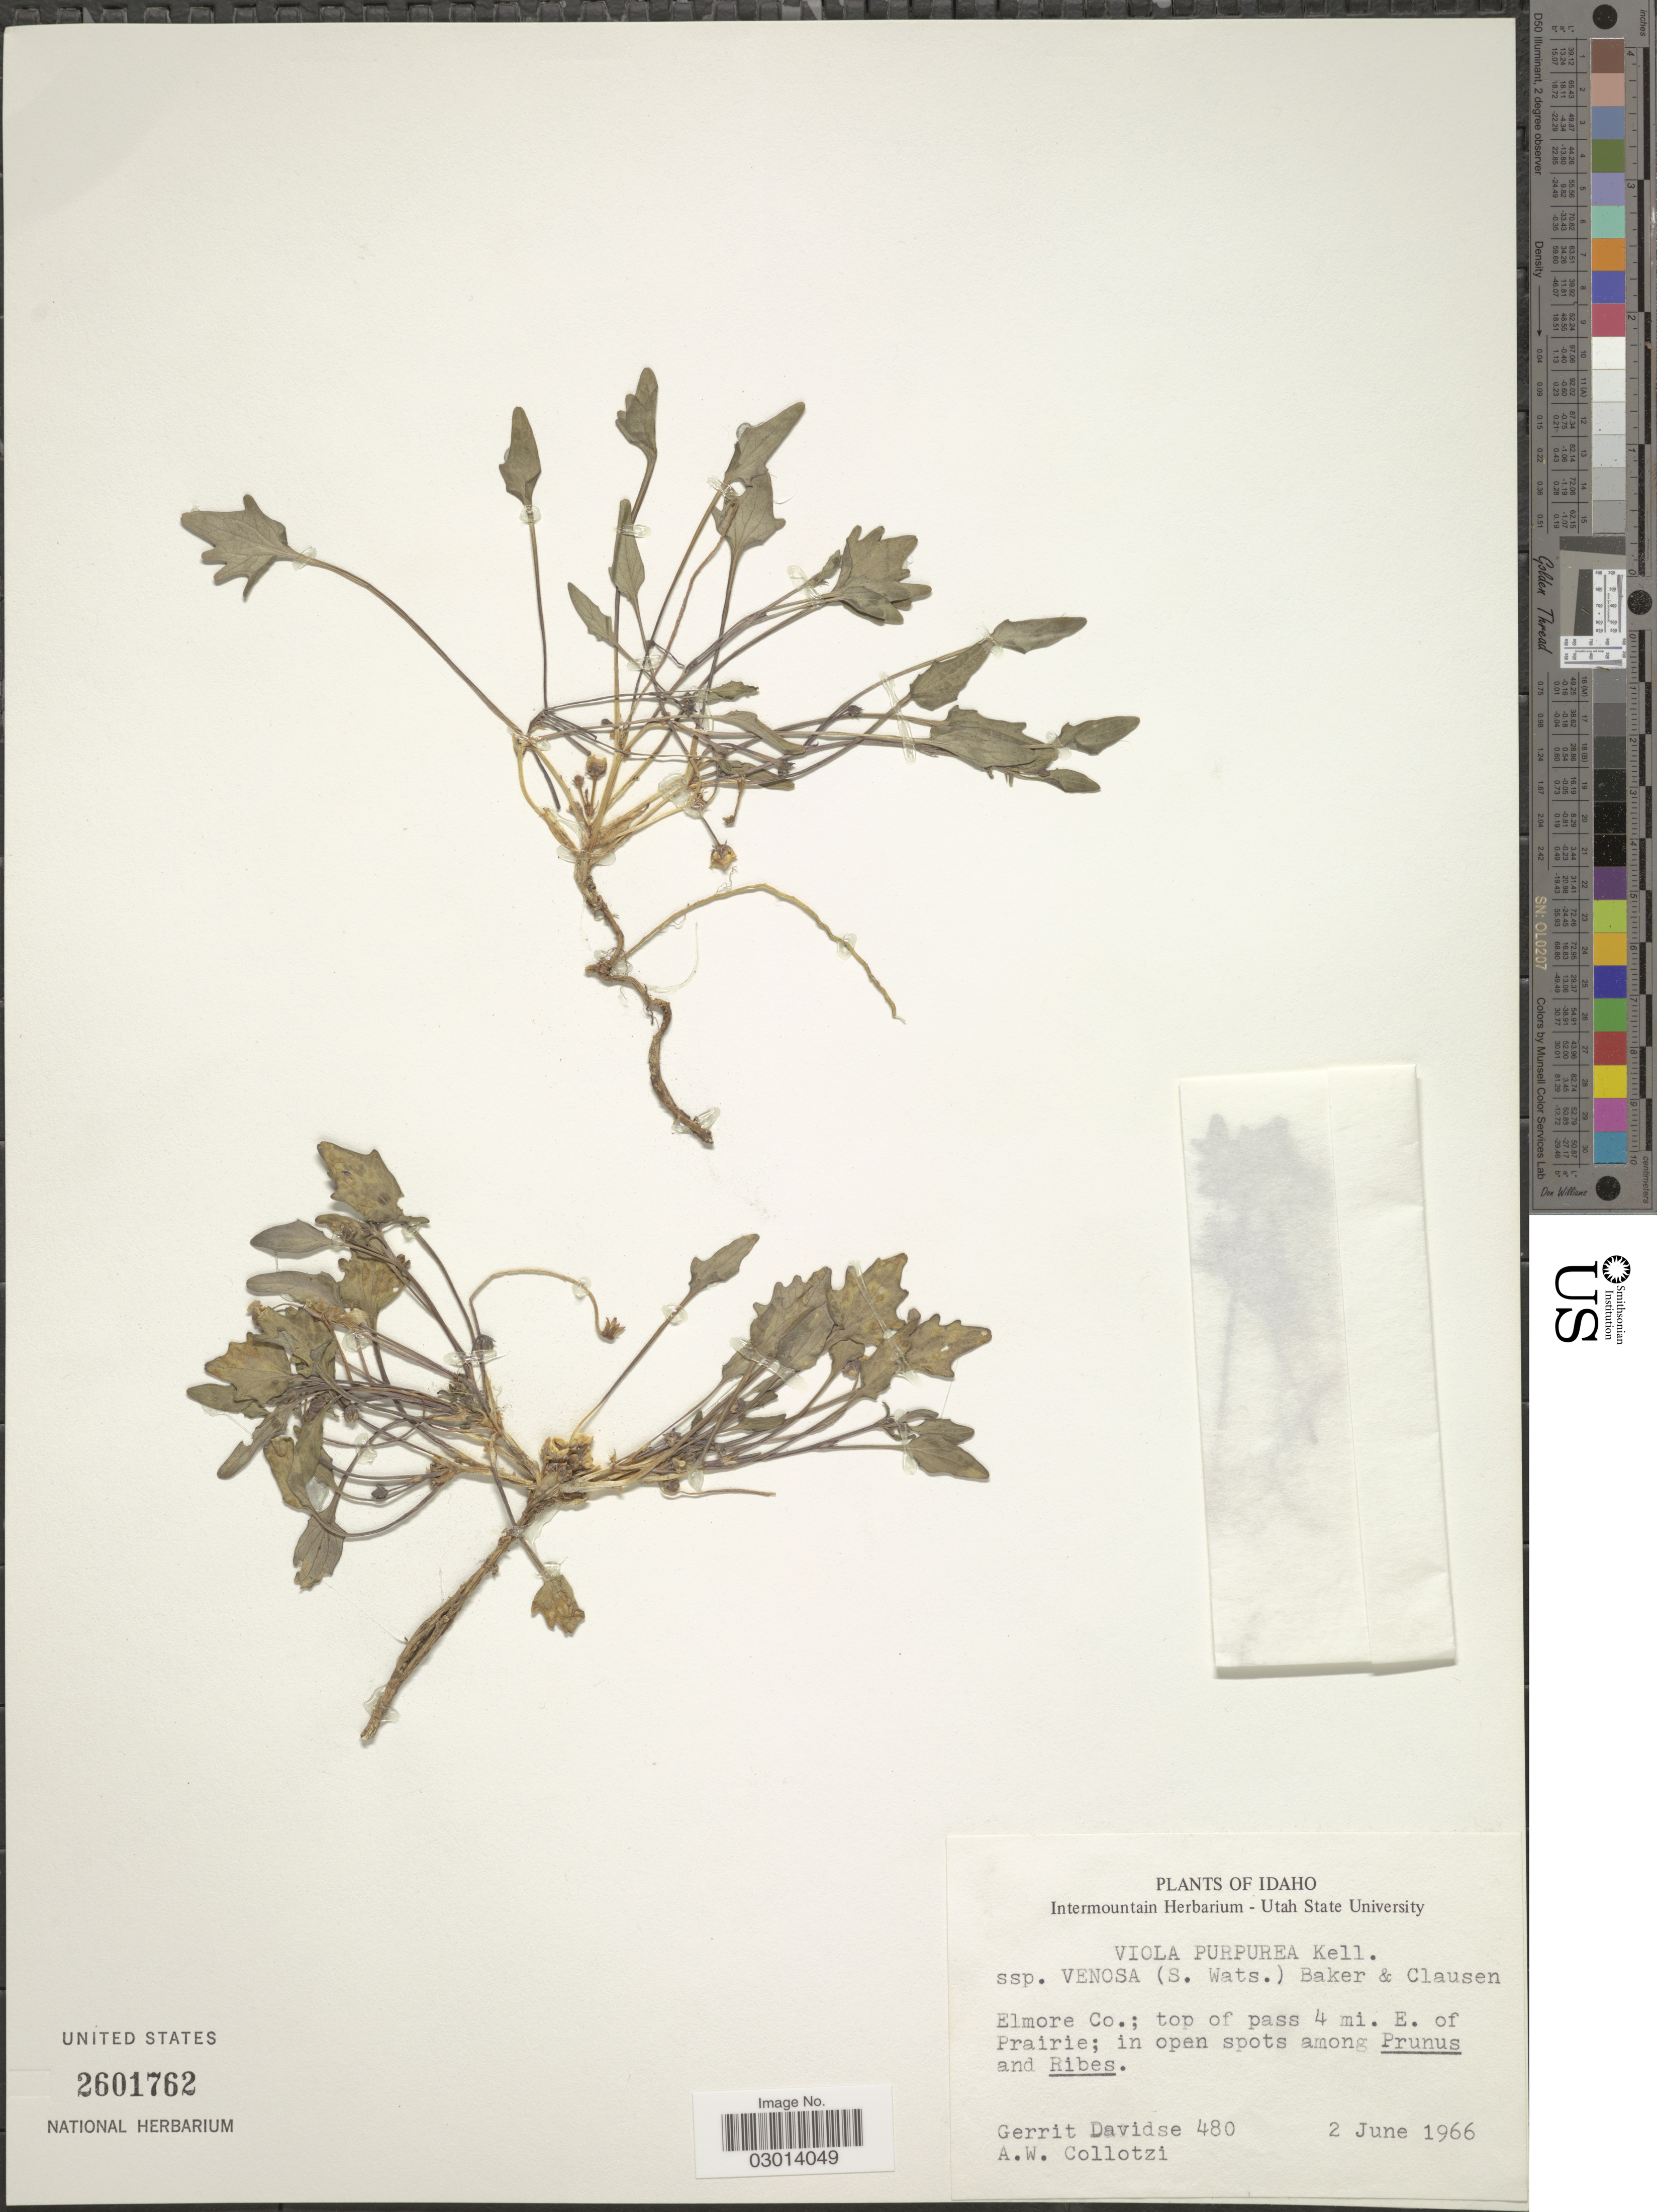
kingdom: Plantae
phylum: Tracheophyta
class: Magnoliopsida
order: Malpighiales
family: Violaceae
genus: Viola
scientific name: Viola purpurea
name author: Kellogg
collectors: G. Davidse & A. W. Collotzi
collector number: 480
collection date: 1966-06-02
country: United States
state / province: Idaho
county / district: Elmore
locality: top of pass 4 mi. E. of Prairie.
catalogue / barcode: US 2601762